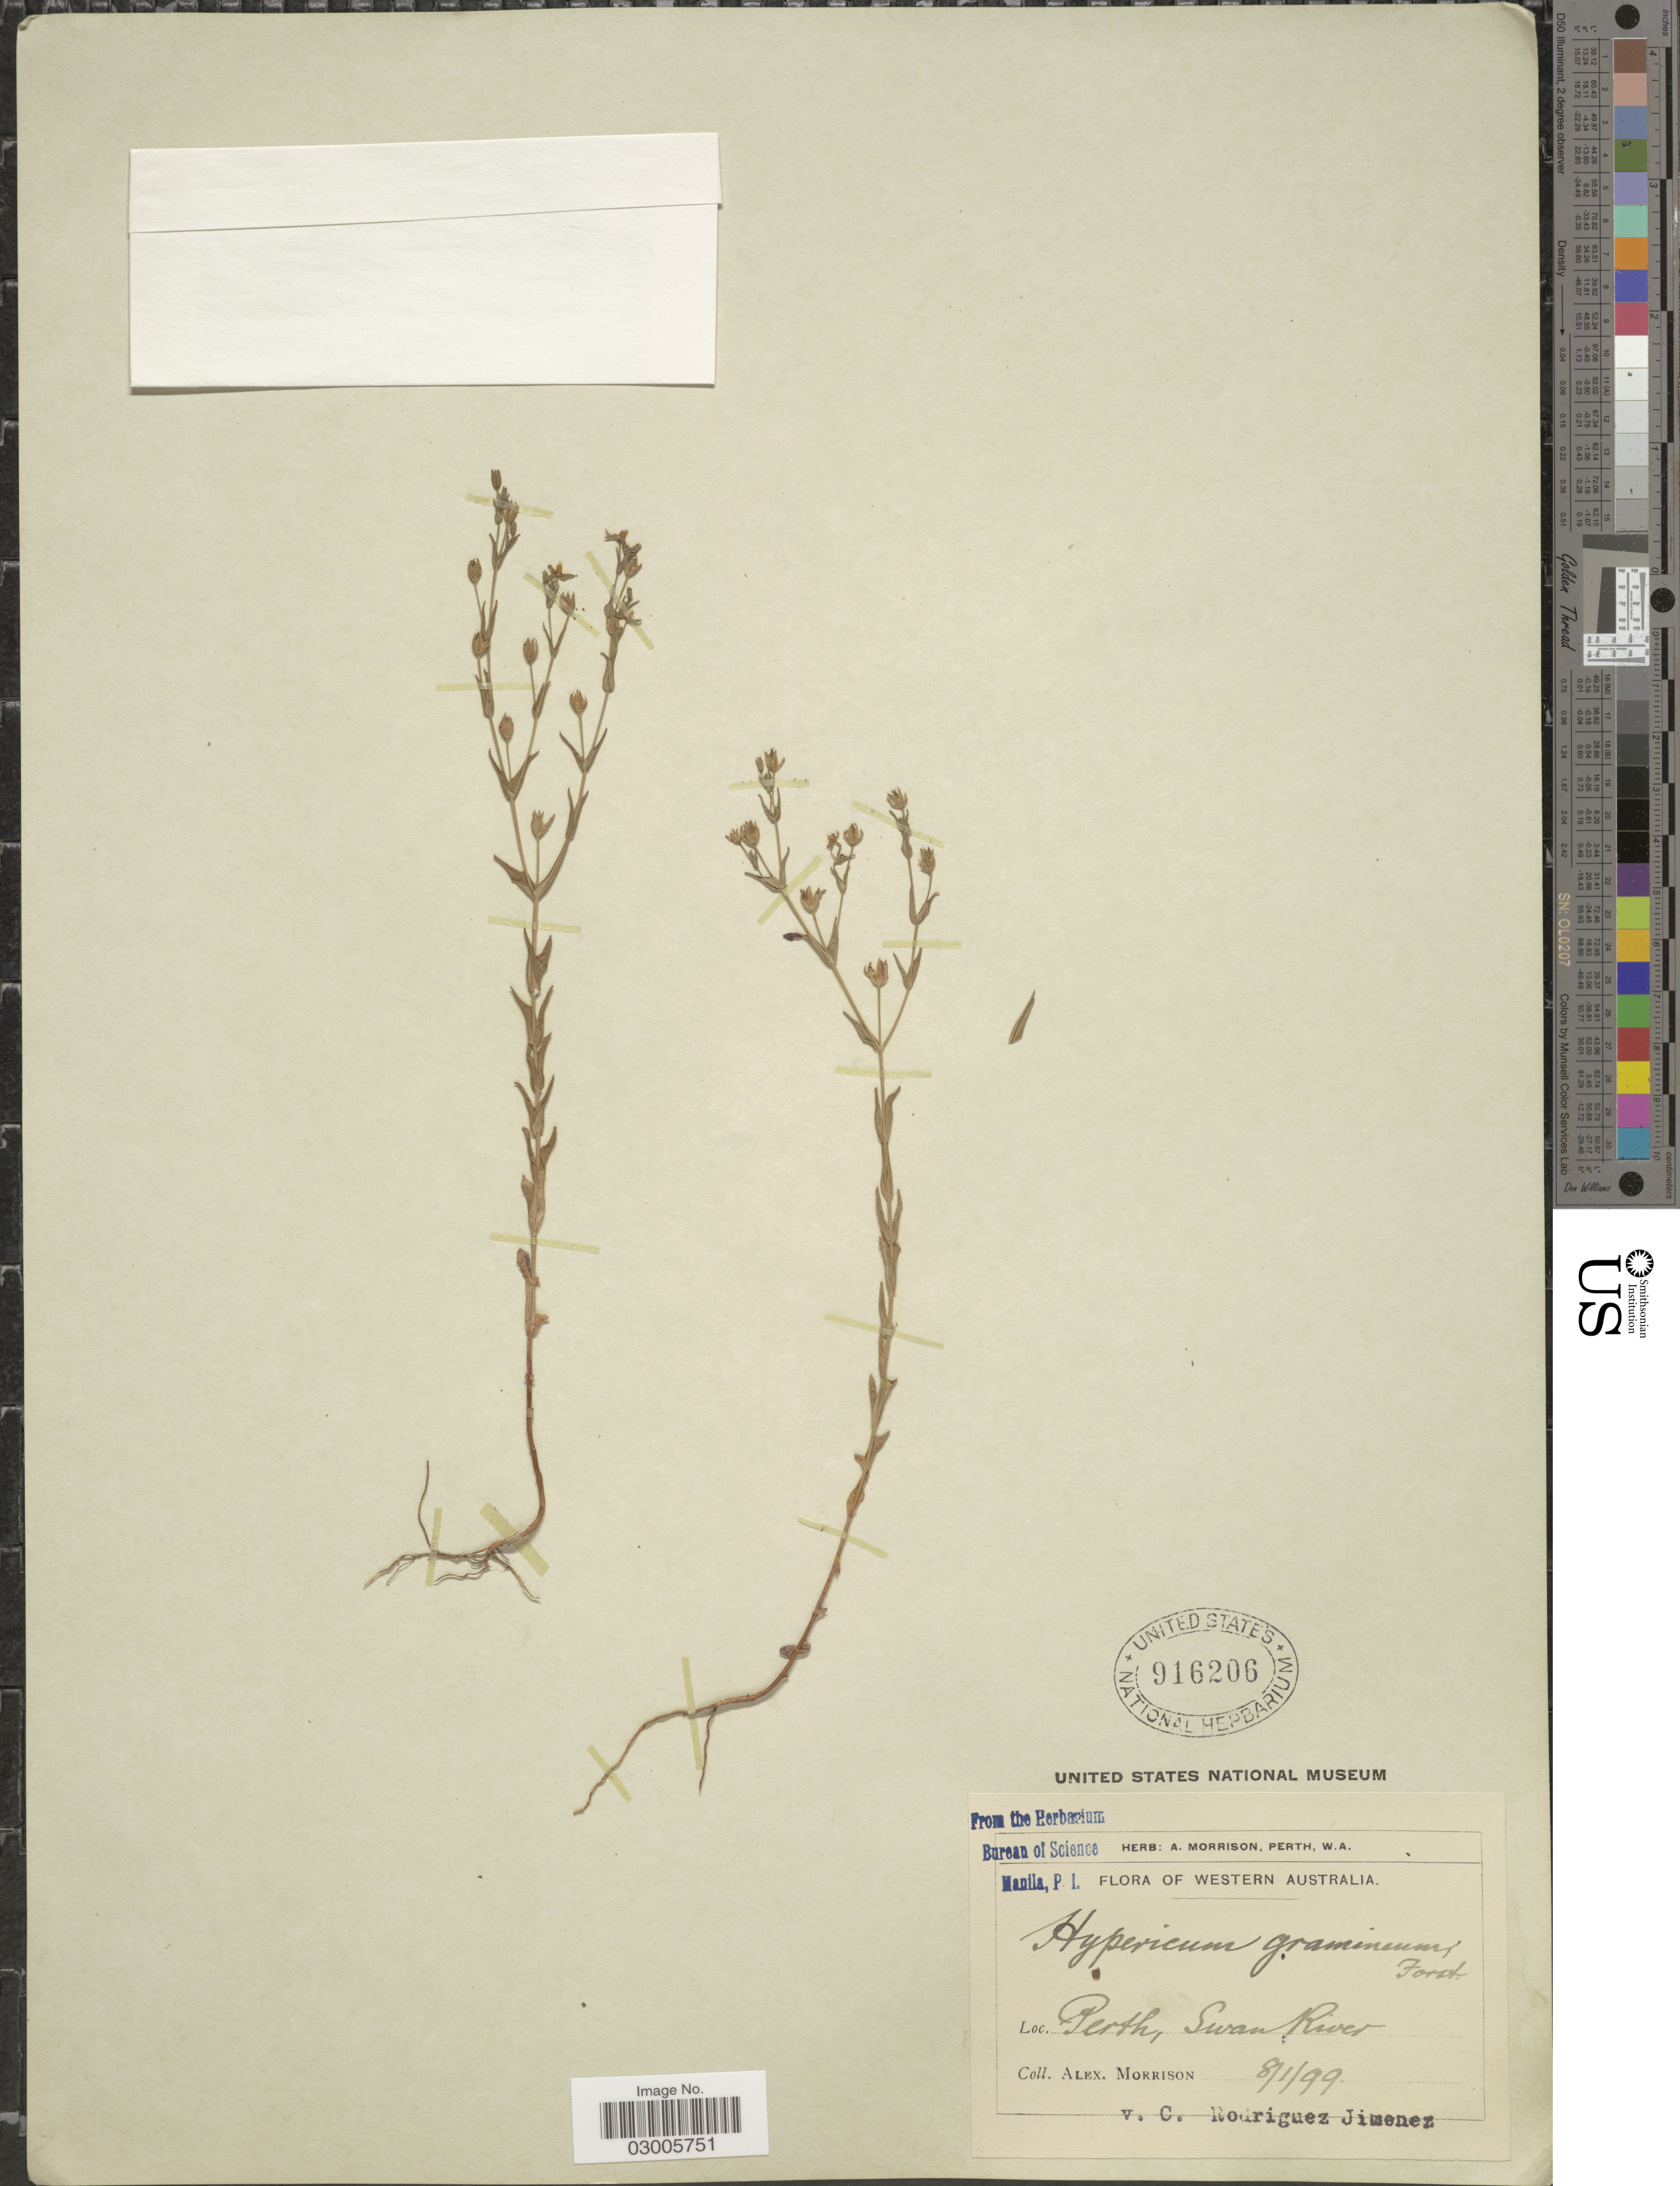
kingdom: Plantae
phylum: Tracheophyta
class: Magnoliopsida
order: Malpighiales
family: Hypericaceae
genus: Hypericum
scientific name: Hypericum gramineum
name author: G. Forst.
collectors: A. Morrison & C. Rodríguez Jiménez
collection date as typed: Transcribed d/m/y: 8/1/99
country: Australia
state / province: Western Australia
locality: Perth, Swan River.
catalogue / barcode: US 916206